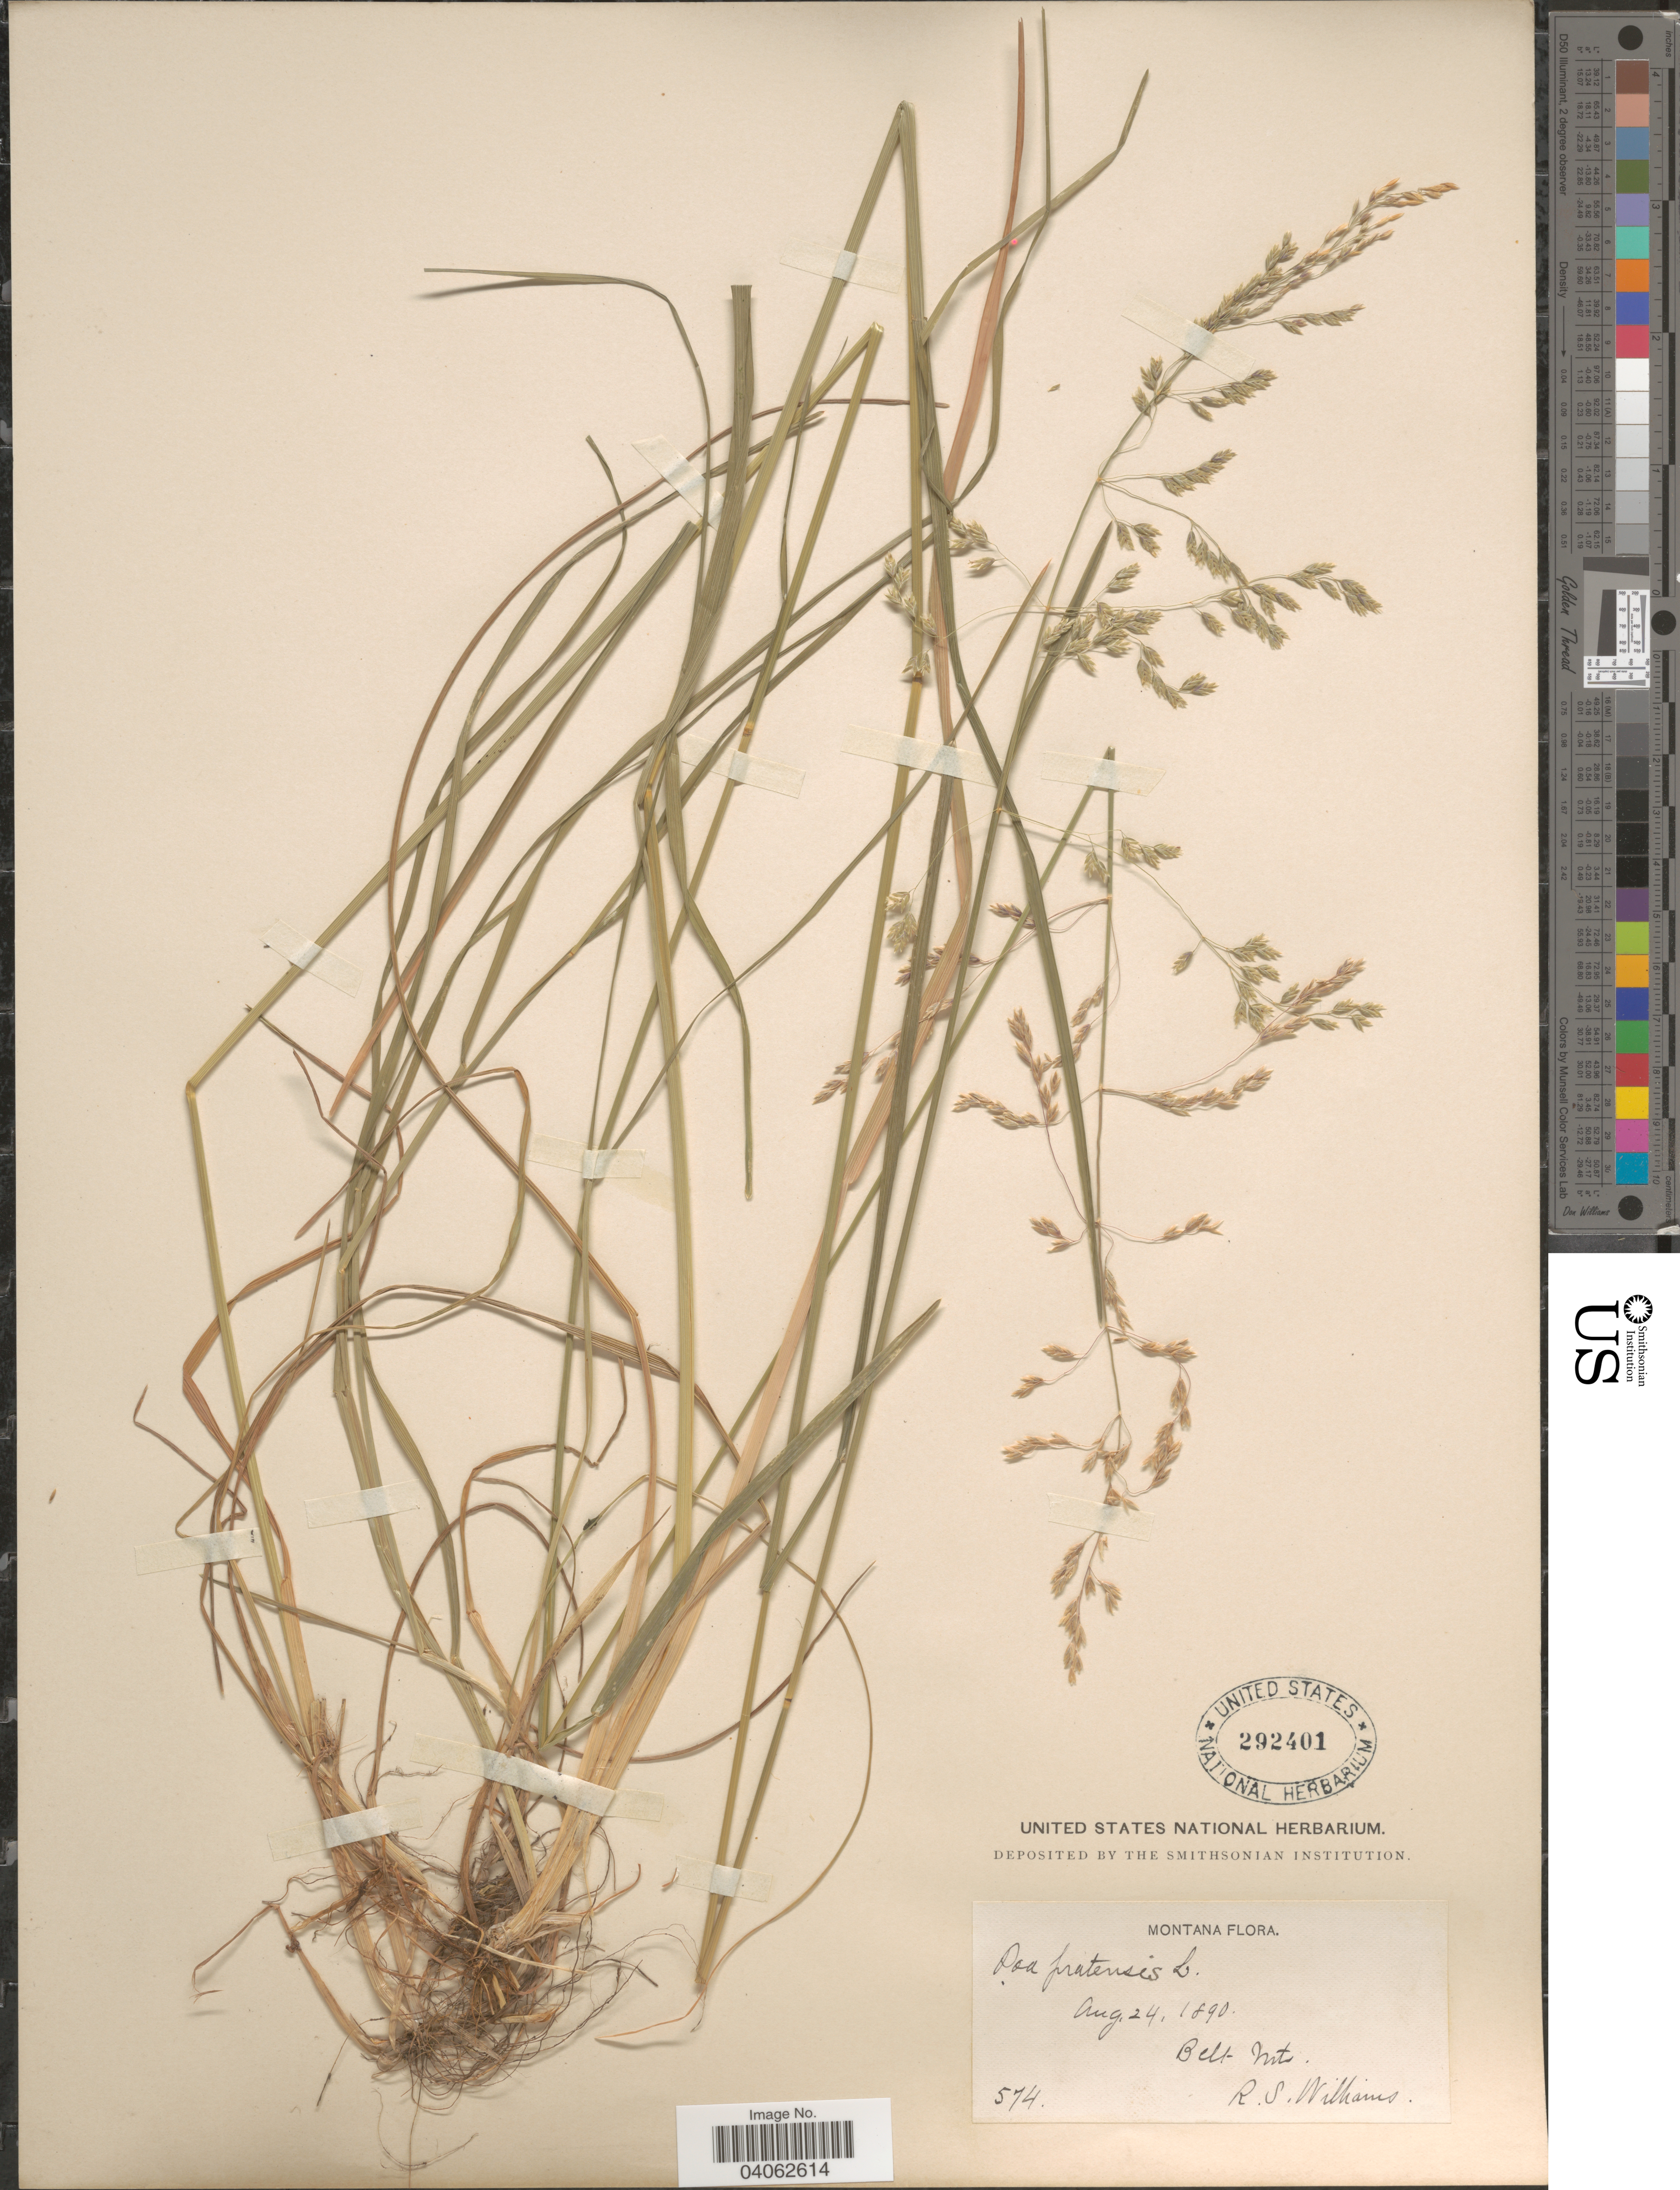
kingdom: Plantae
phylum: Tracheophyta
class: Liliopsida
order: Poales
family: Poaceae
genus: Poa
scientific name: Poa pratensis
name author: L.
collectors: R. S. Williams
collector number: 574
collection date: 1890-08-24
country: United States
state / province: Montana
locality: Belt Mts.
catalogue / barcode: US 292401